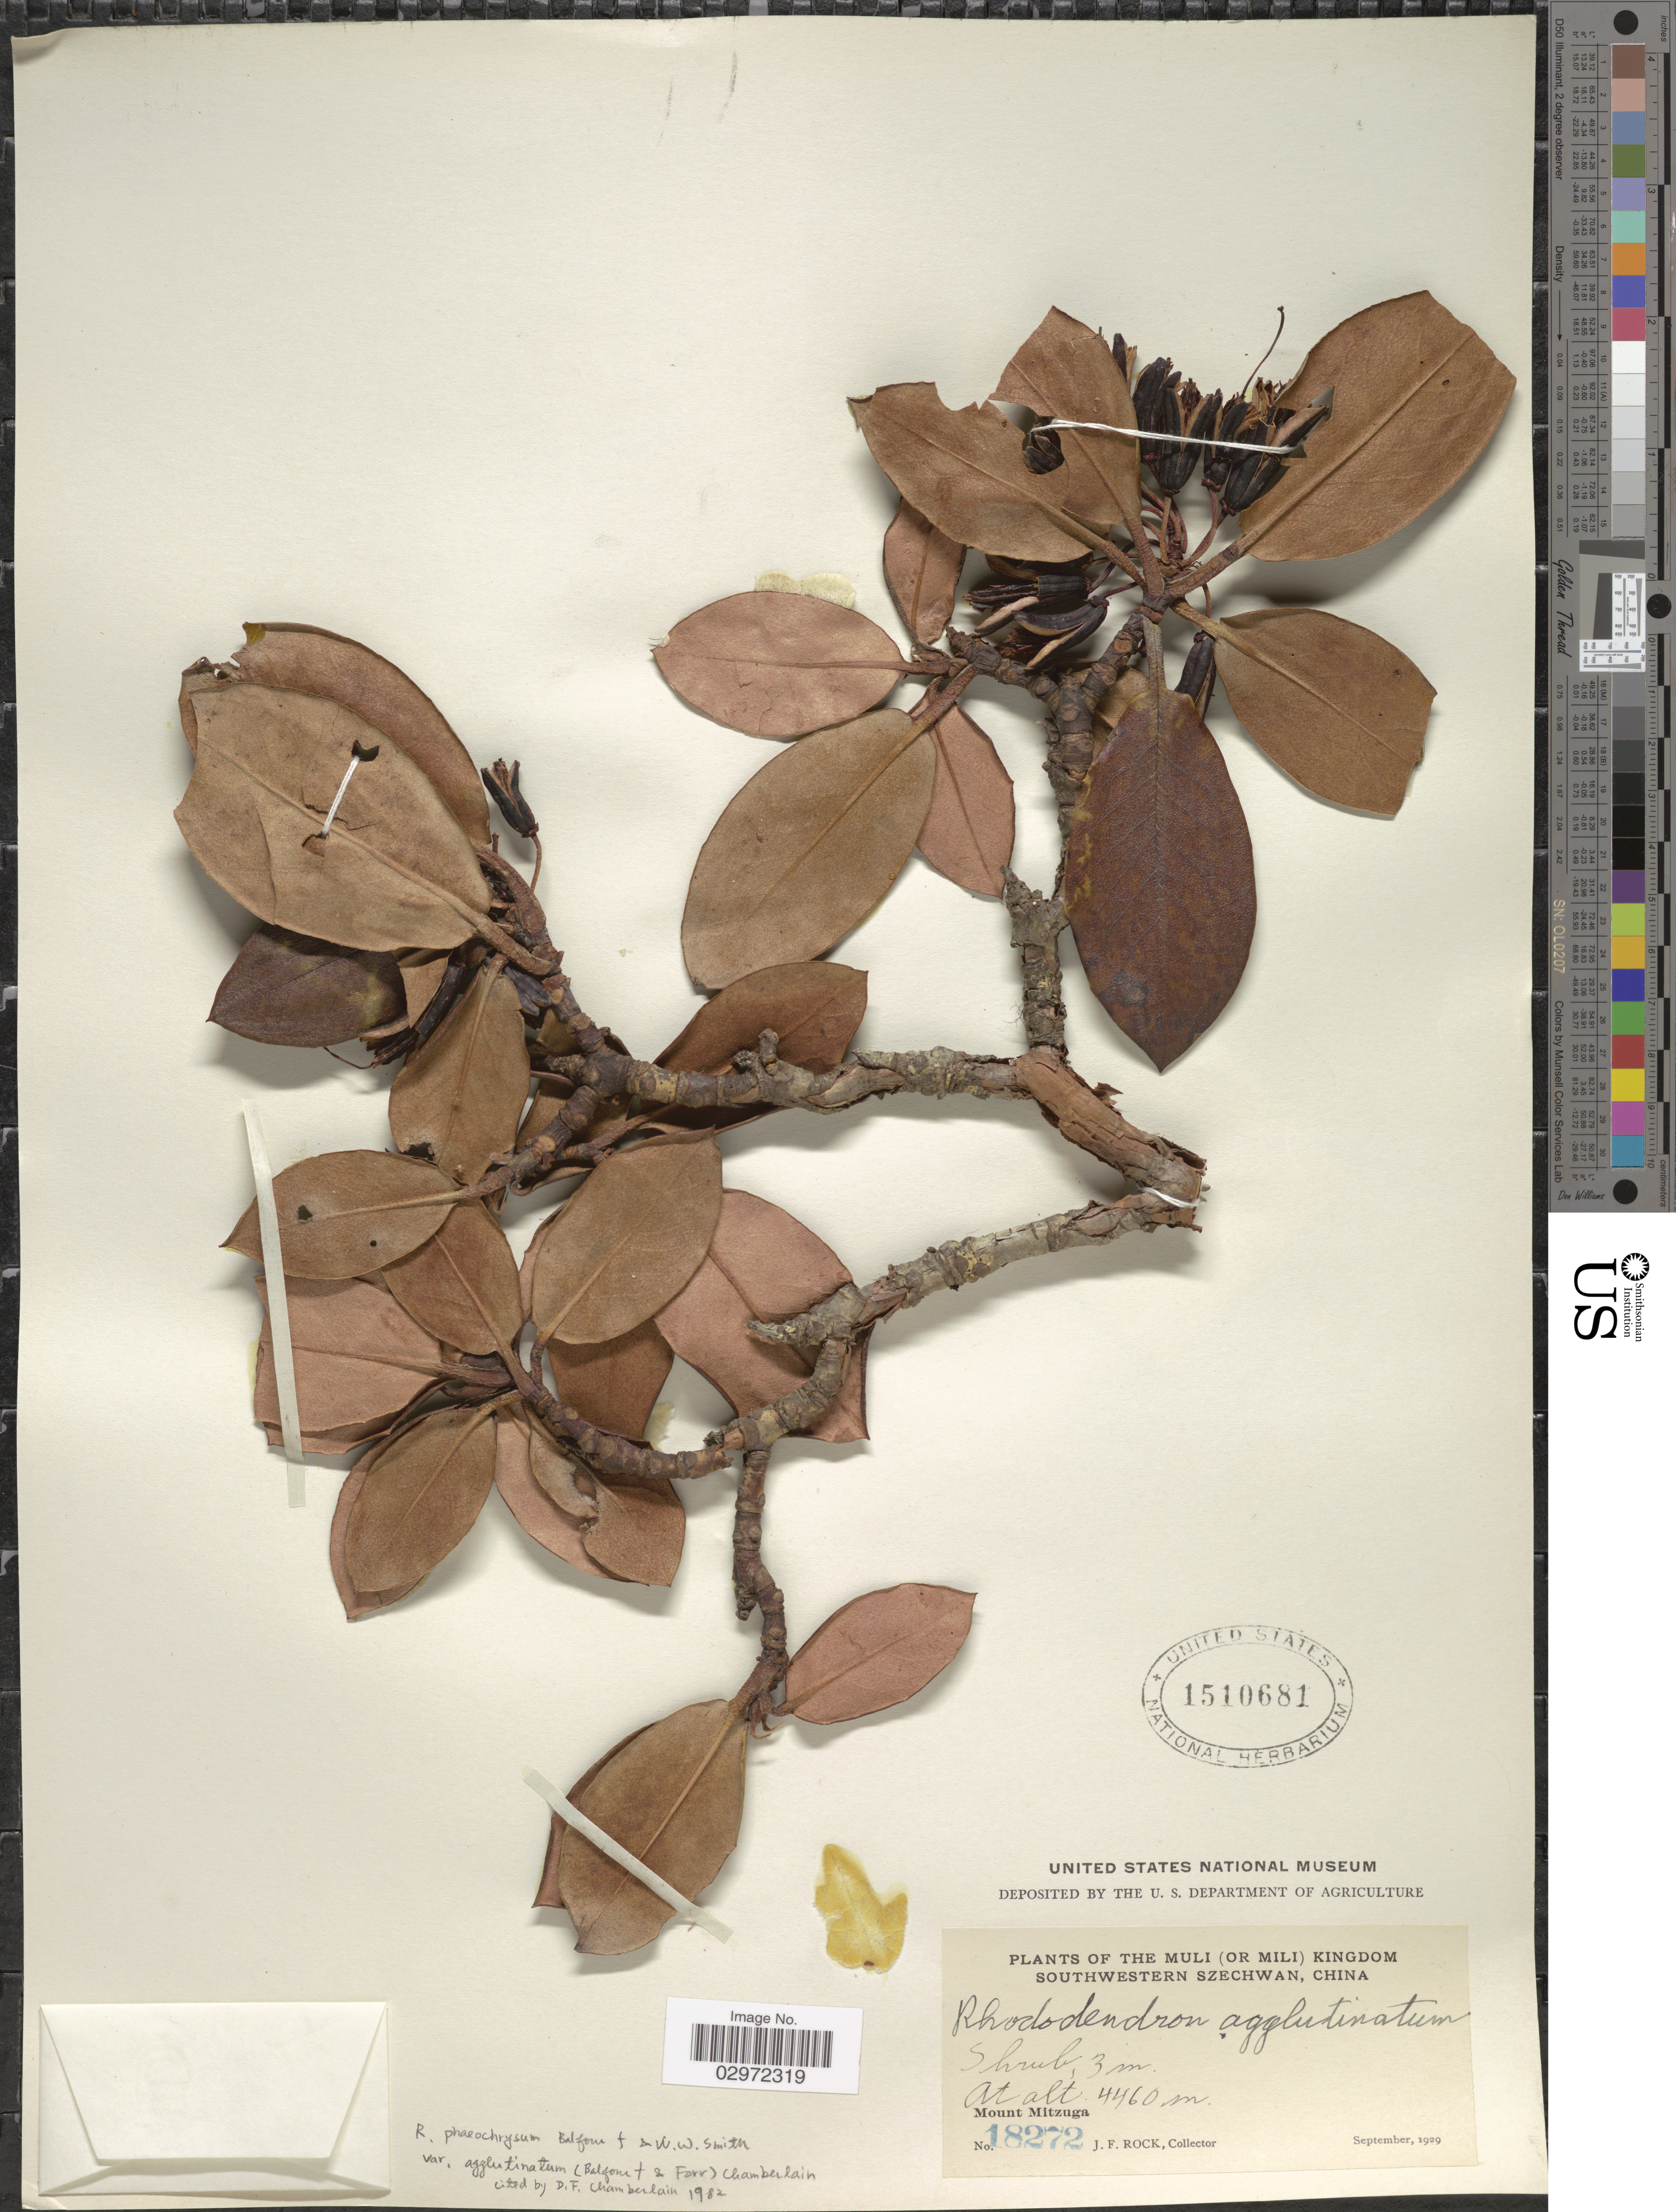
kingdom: Plantae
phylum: Tracheophyta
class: Magnoliopsida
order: Ericales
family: Ericaceae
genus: Rhododendron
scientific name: Rhododendron phaeochrysum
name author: Balf. f. & W.W. Sm.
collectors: J. Rock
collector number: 18272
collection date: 1929-09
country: China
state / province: Sichuan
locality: The Muli (or Mili) Kingdom southwestern Szechwan, Mount Mitzuga.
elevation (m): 4460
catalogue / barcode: US 1510681